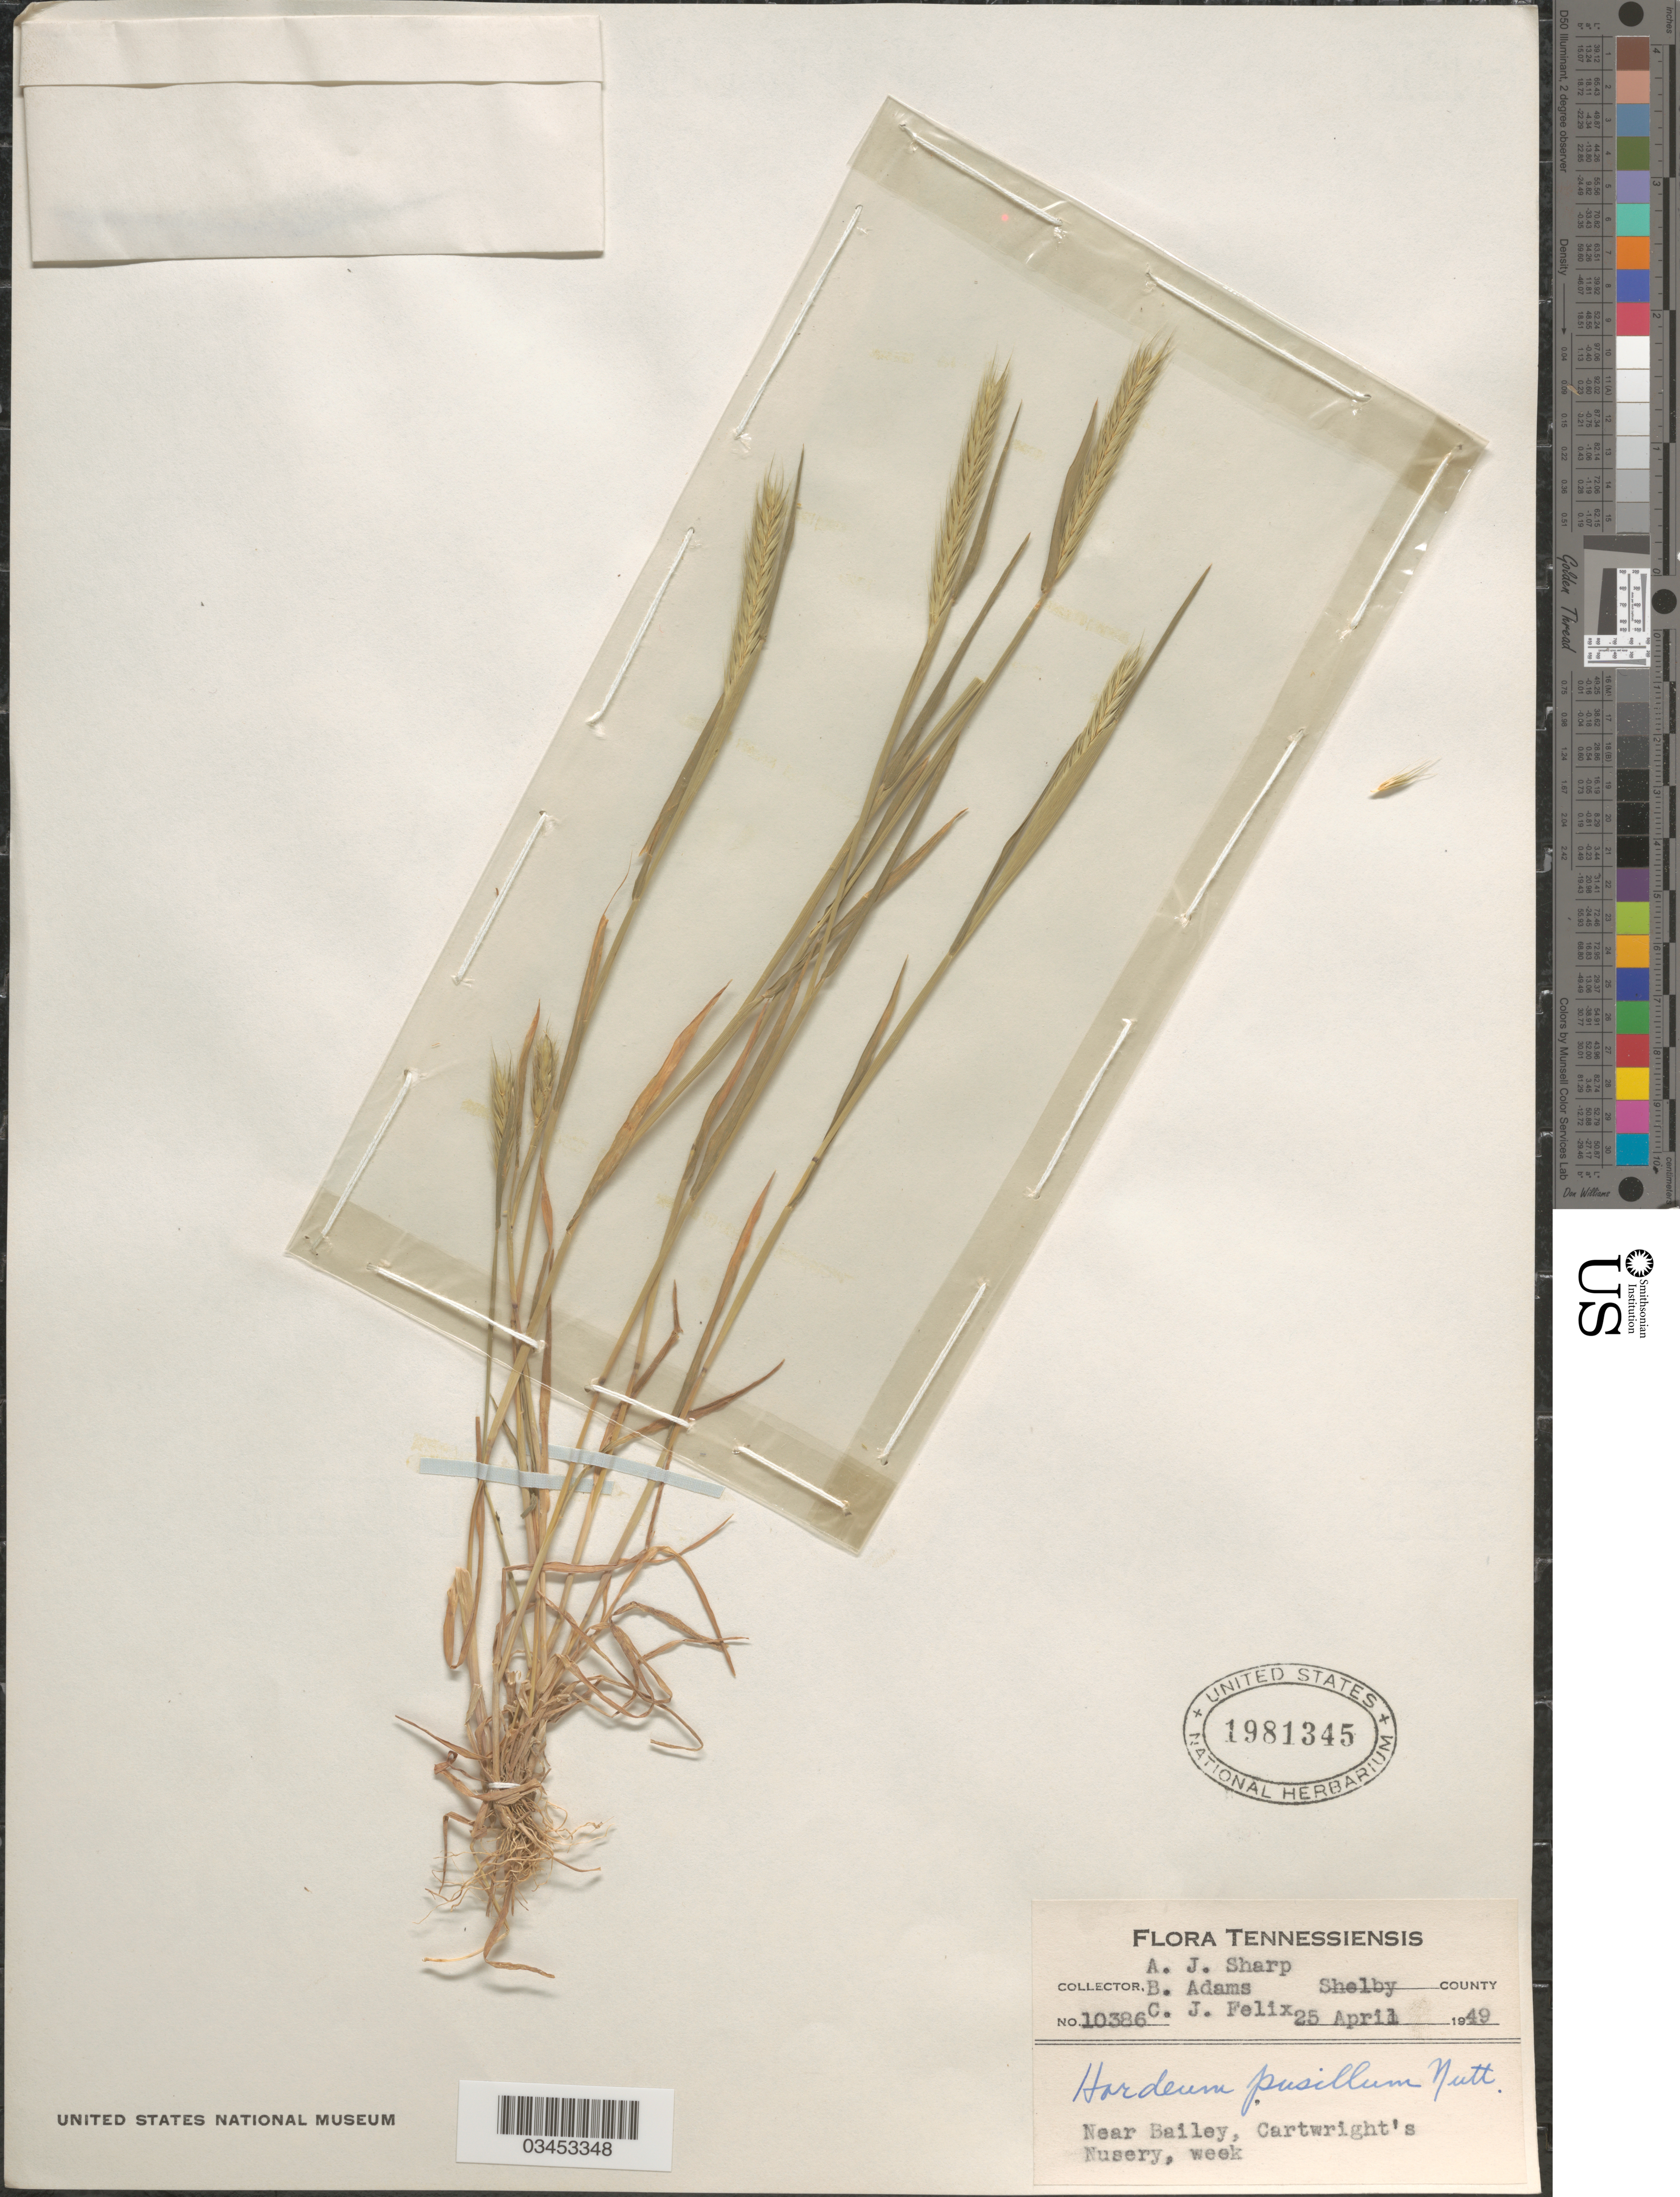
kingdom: Plantae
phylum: Tracheophyta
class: Liliopsida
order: Poales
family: Poaceae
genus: Hordeum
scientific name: Hordeum pusillum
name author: Nutt.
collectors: A. J. Sharp, B. Adams & C. Felix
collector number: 10386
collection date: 1949-04-25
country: United States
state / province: Tennessee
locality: Shelby County. Near Bailey, Cartwright's Nursery, week.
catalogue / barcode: US 1981345